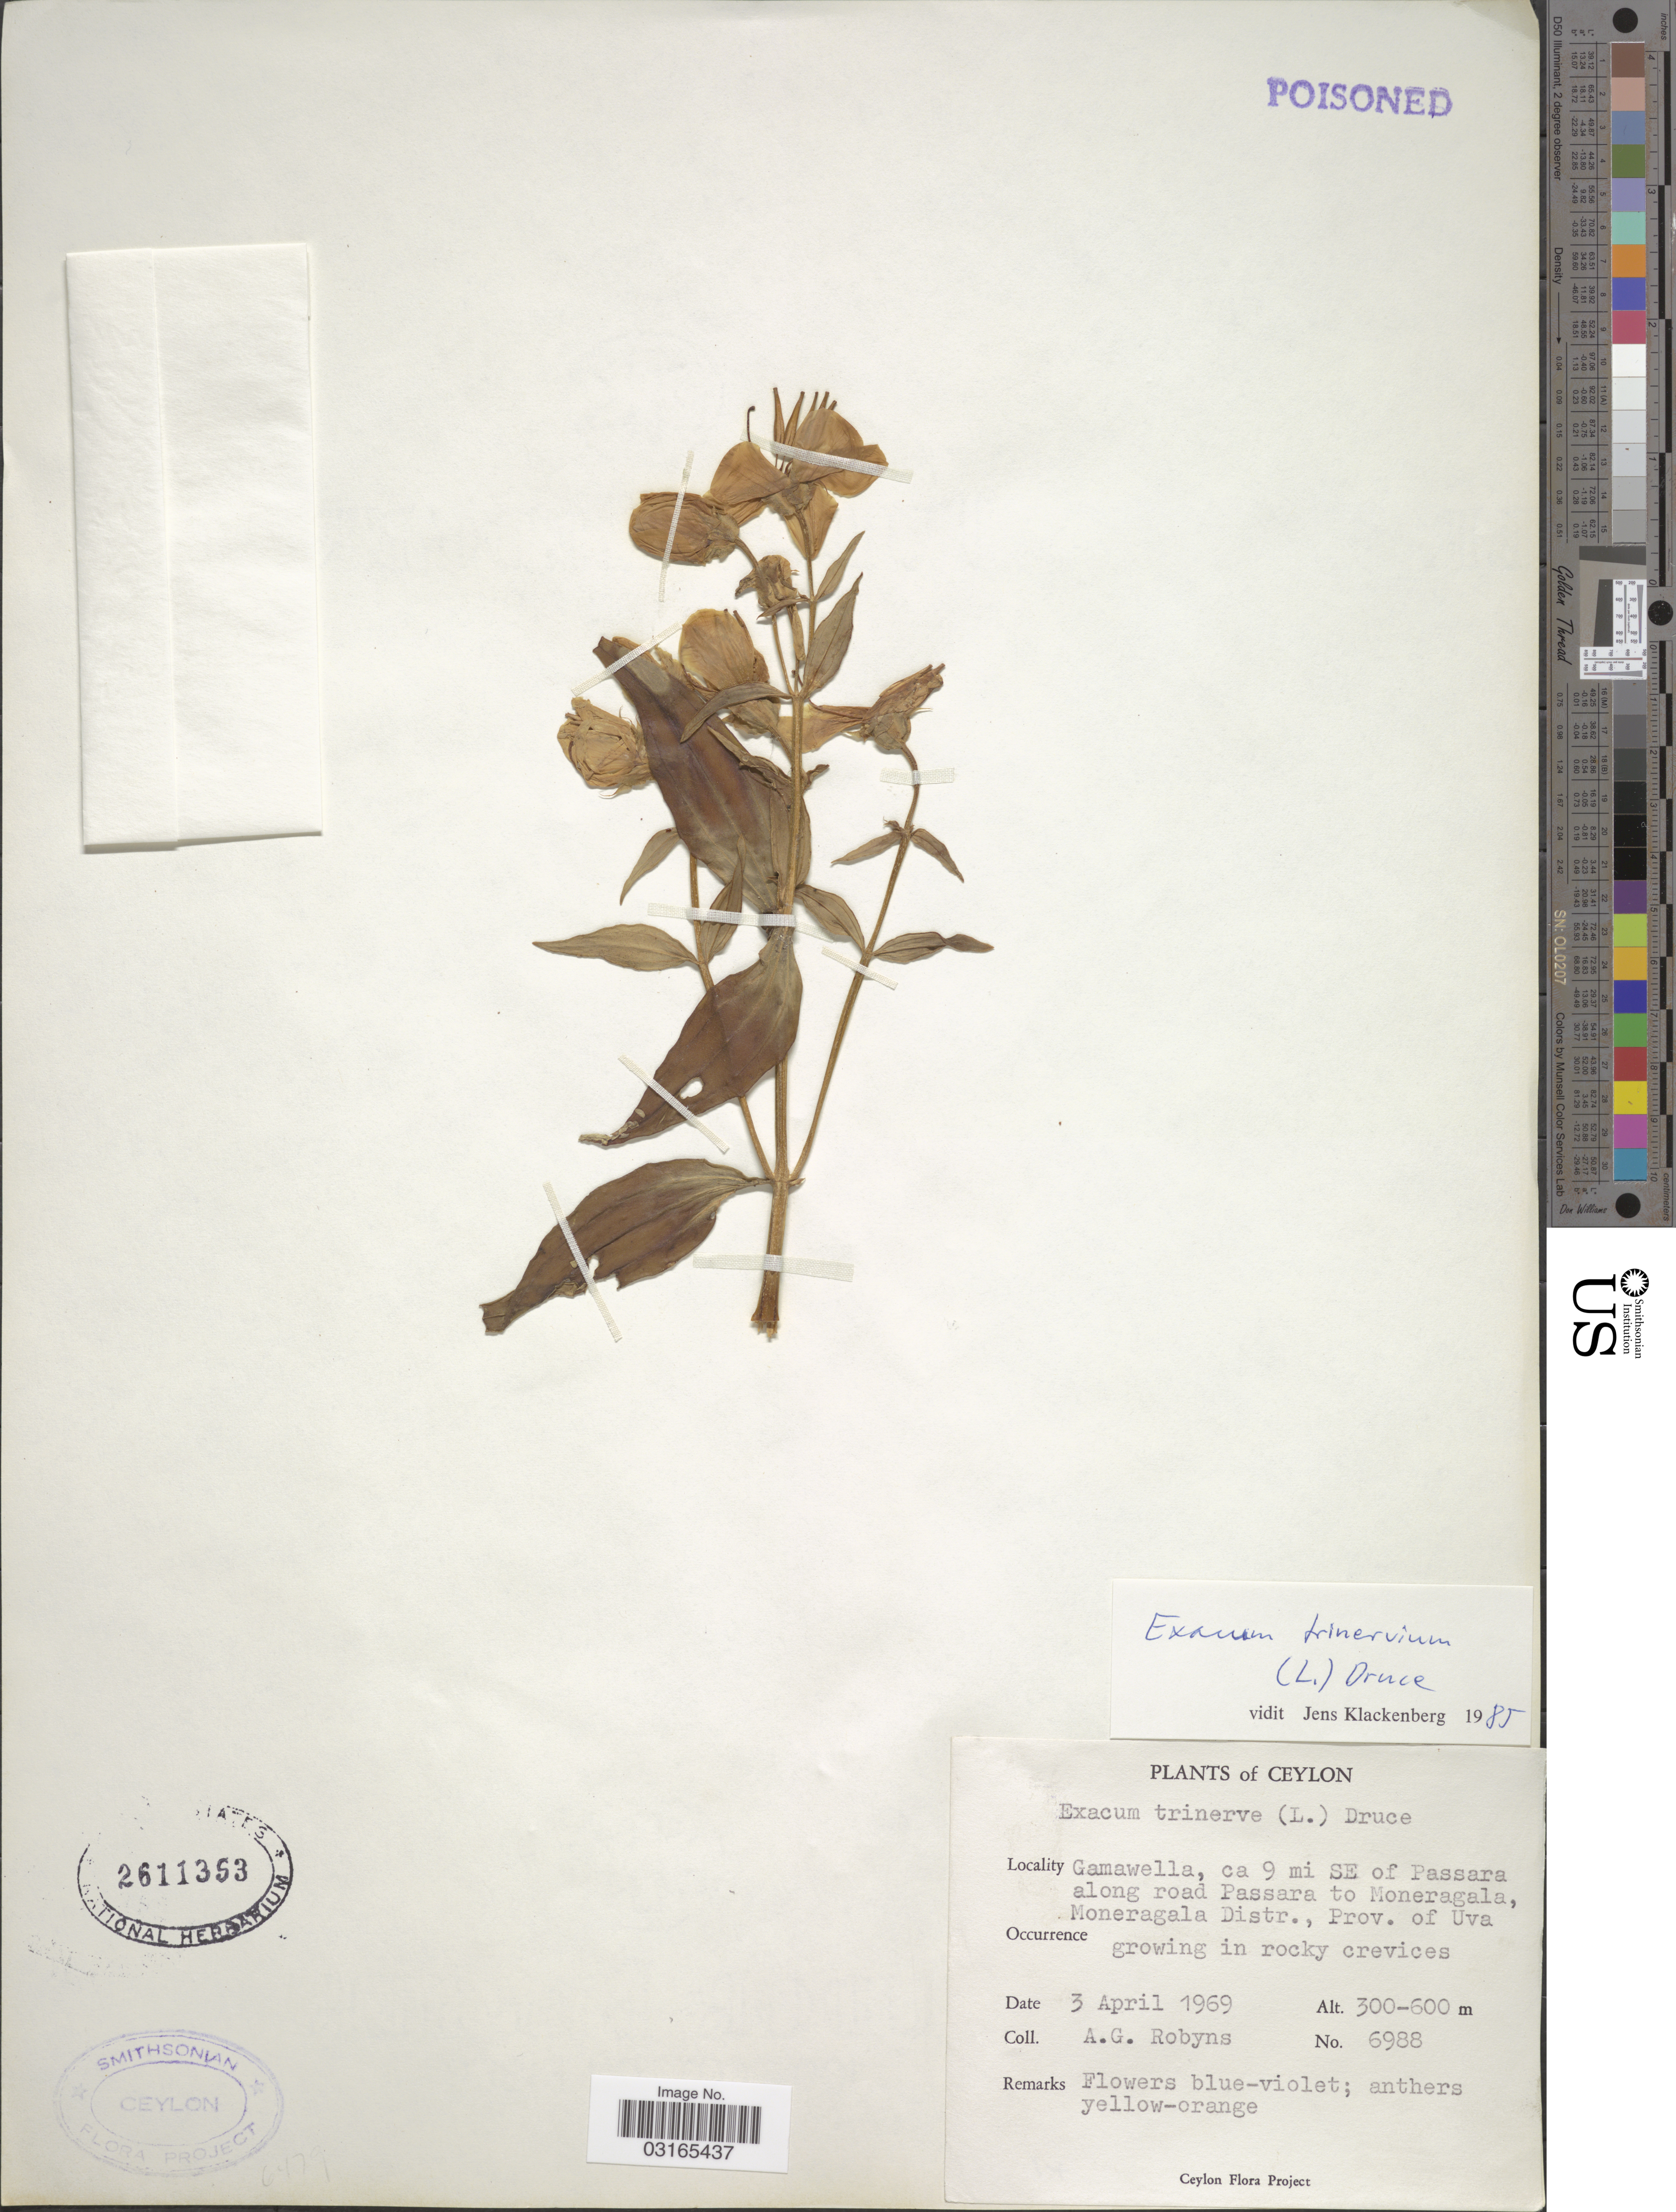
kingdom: Plantae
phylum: Tracheophyta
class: Magnoliopsida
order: Gentianales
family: Gentianaceae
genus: Exacum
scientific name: Exacum trinervium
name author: (L.) Druce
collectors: A. G. Robyns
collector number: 6988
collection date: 1969-04-03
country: Sri Lanka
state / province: Uva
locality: Ceylon. Gamawella, ca 9 mi SE of Passara along road Passara to Moneragala, Moneragala Distr.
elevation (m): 300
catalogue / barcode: US 2611353